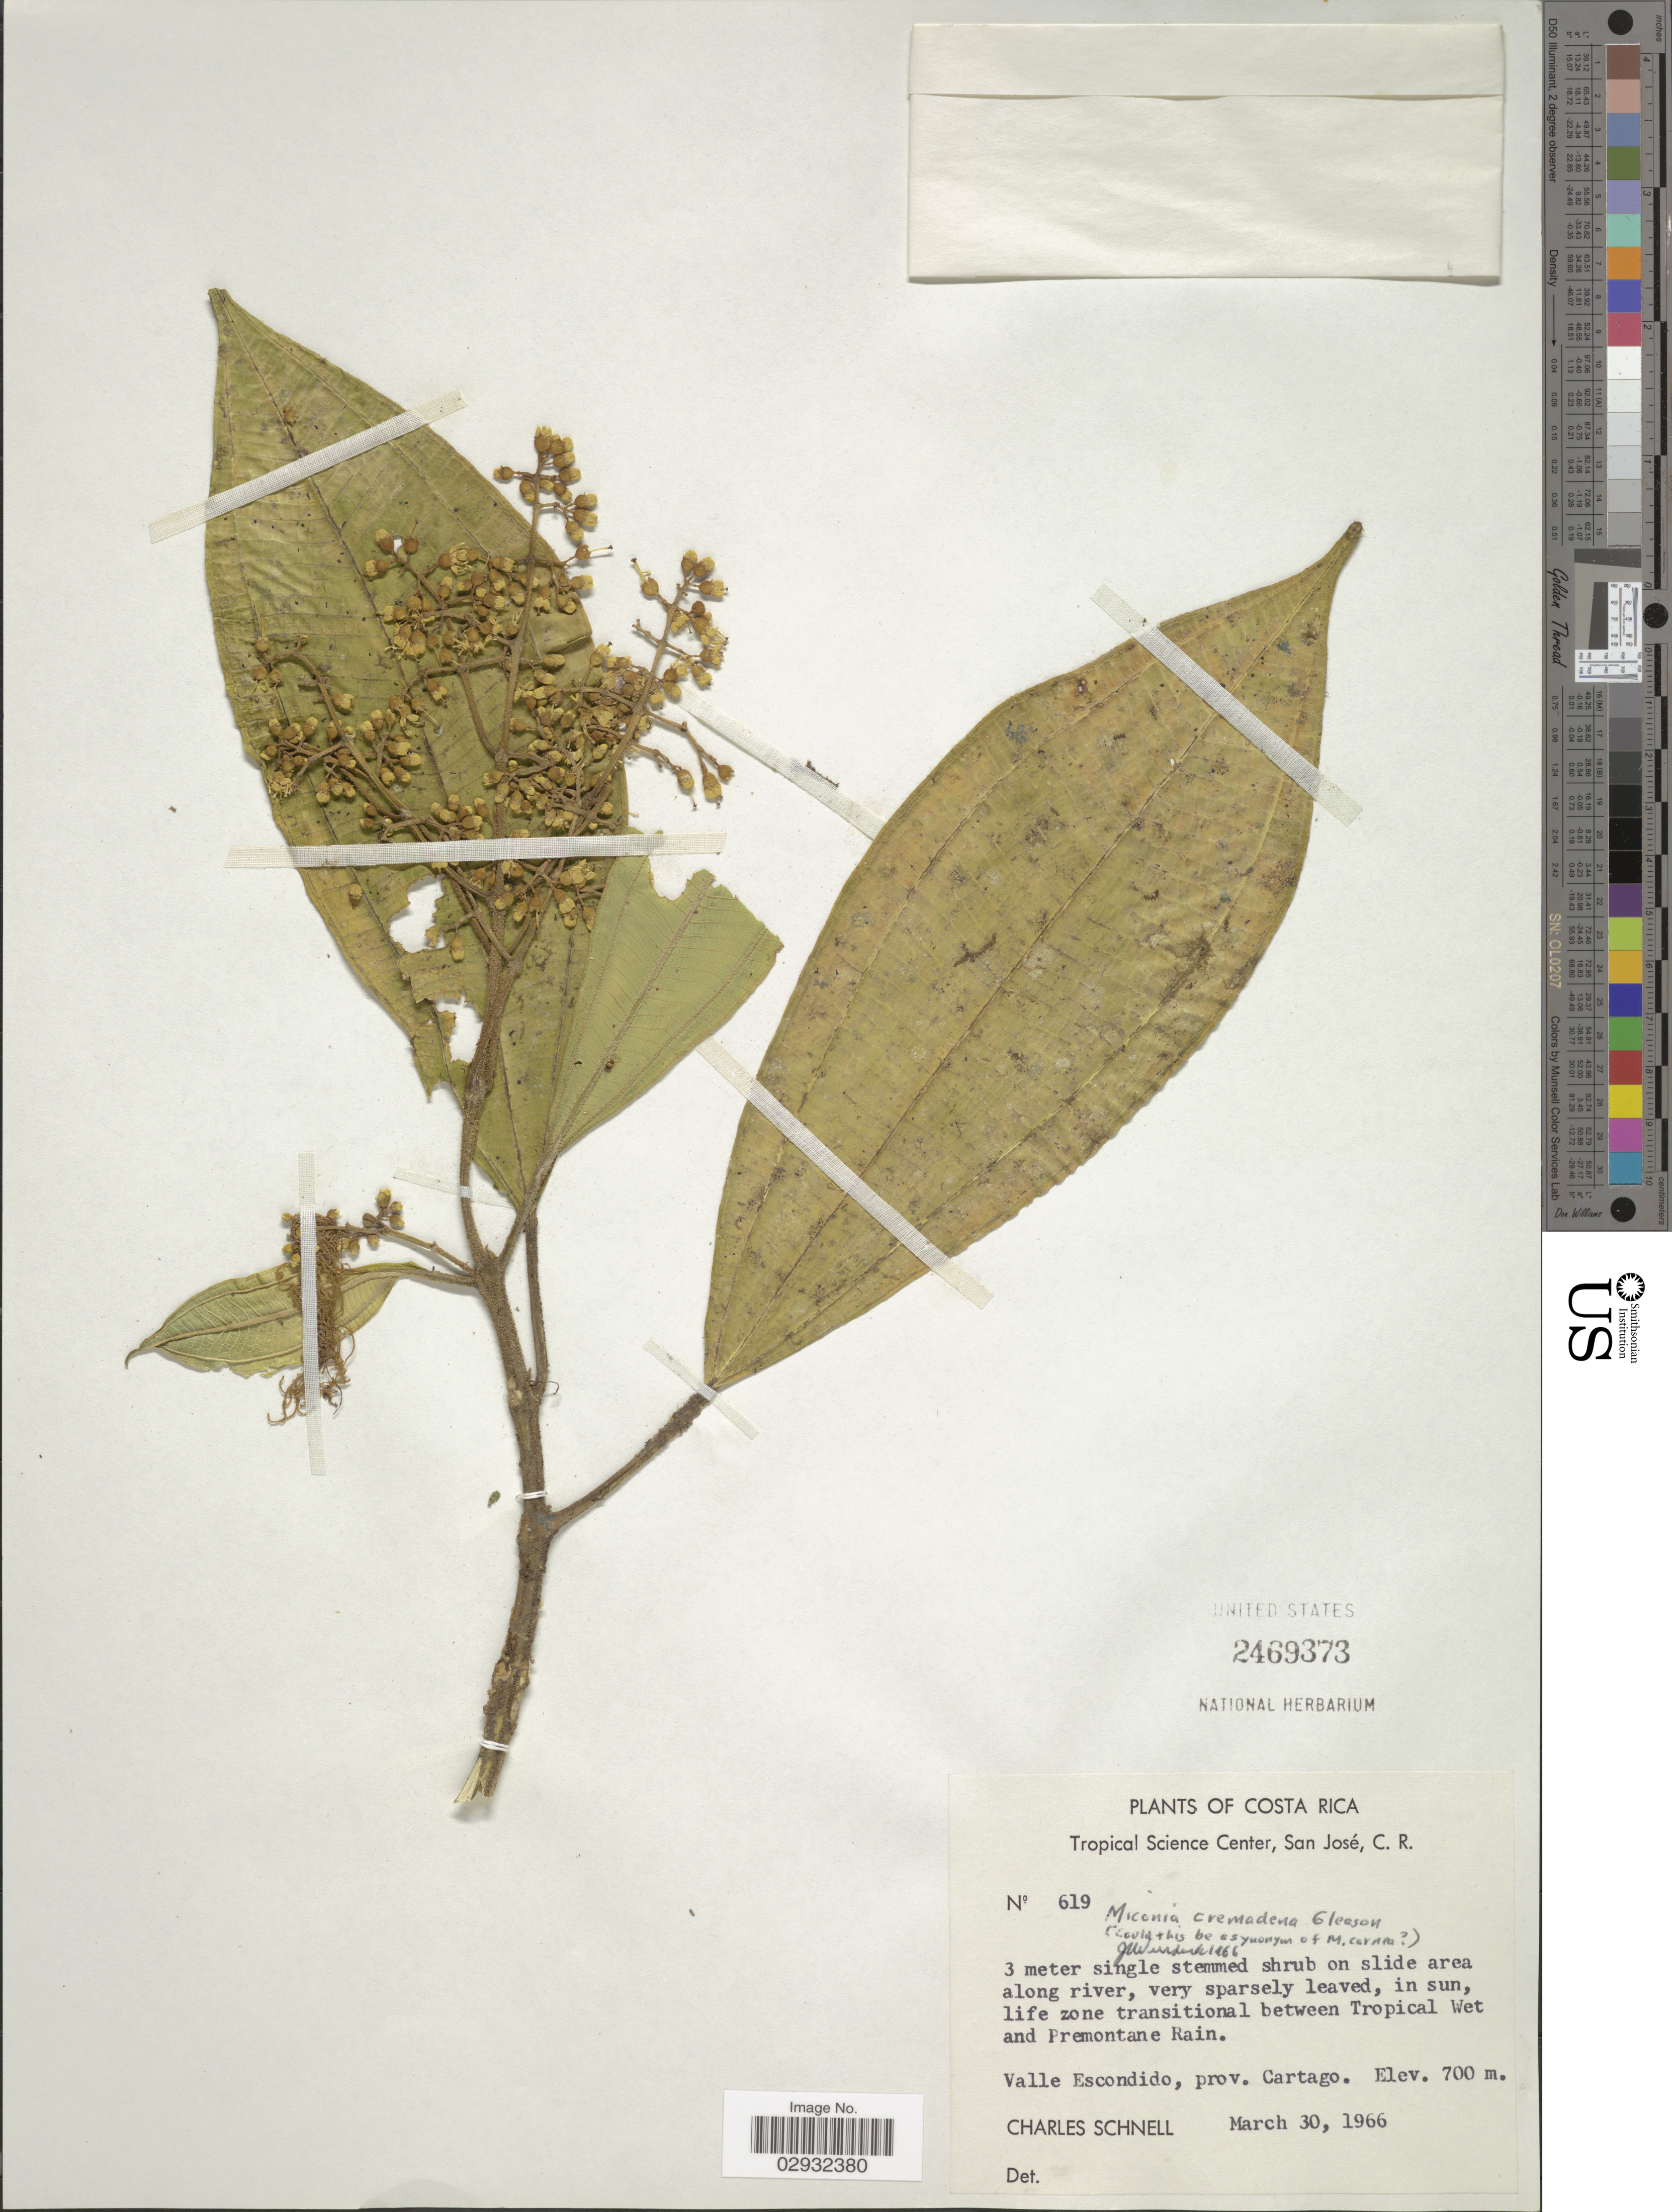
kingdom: Plantae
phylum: Tracheophyta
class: Magnoliopsida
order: Myrtales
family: Melastomataceae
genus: Miconia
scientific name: Miconia cremadena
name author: Gleason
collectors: C. Schnell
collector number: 619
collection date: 1966-03-30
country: Costa Rica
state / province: Cartago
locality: Life zone transitional between Tropical Wet and Premontane Rain. Valle Escondido.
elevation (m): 700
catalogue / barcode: US 2469373